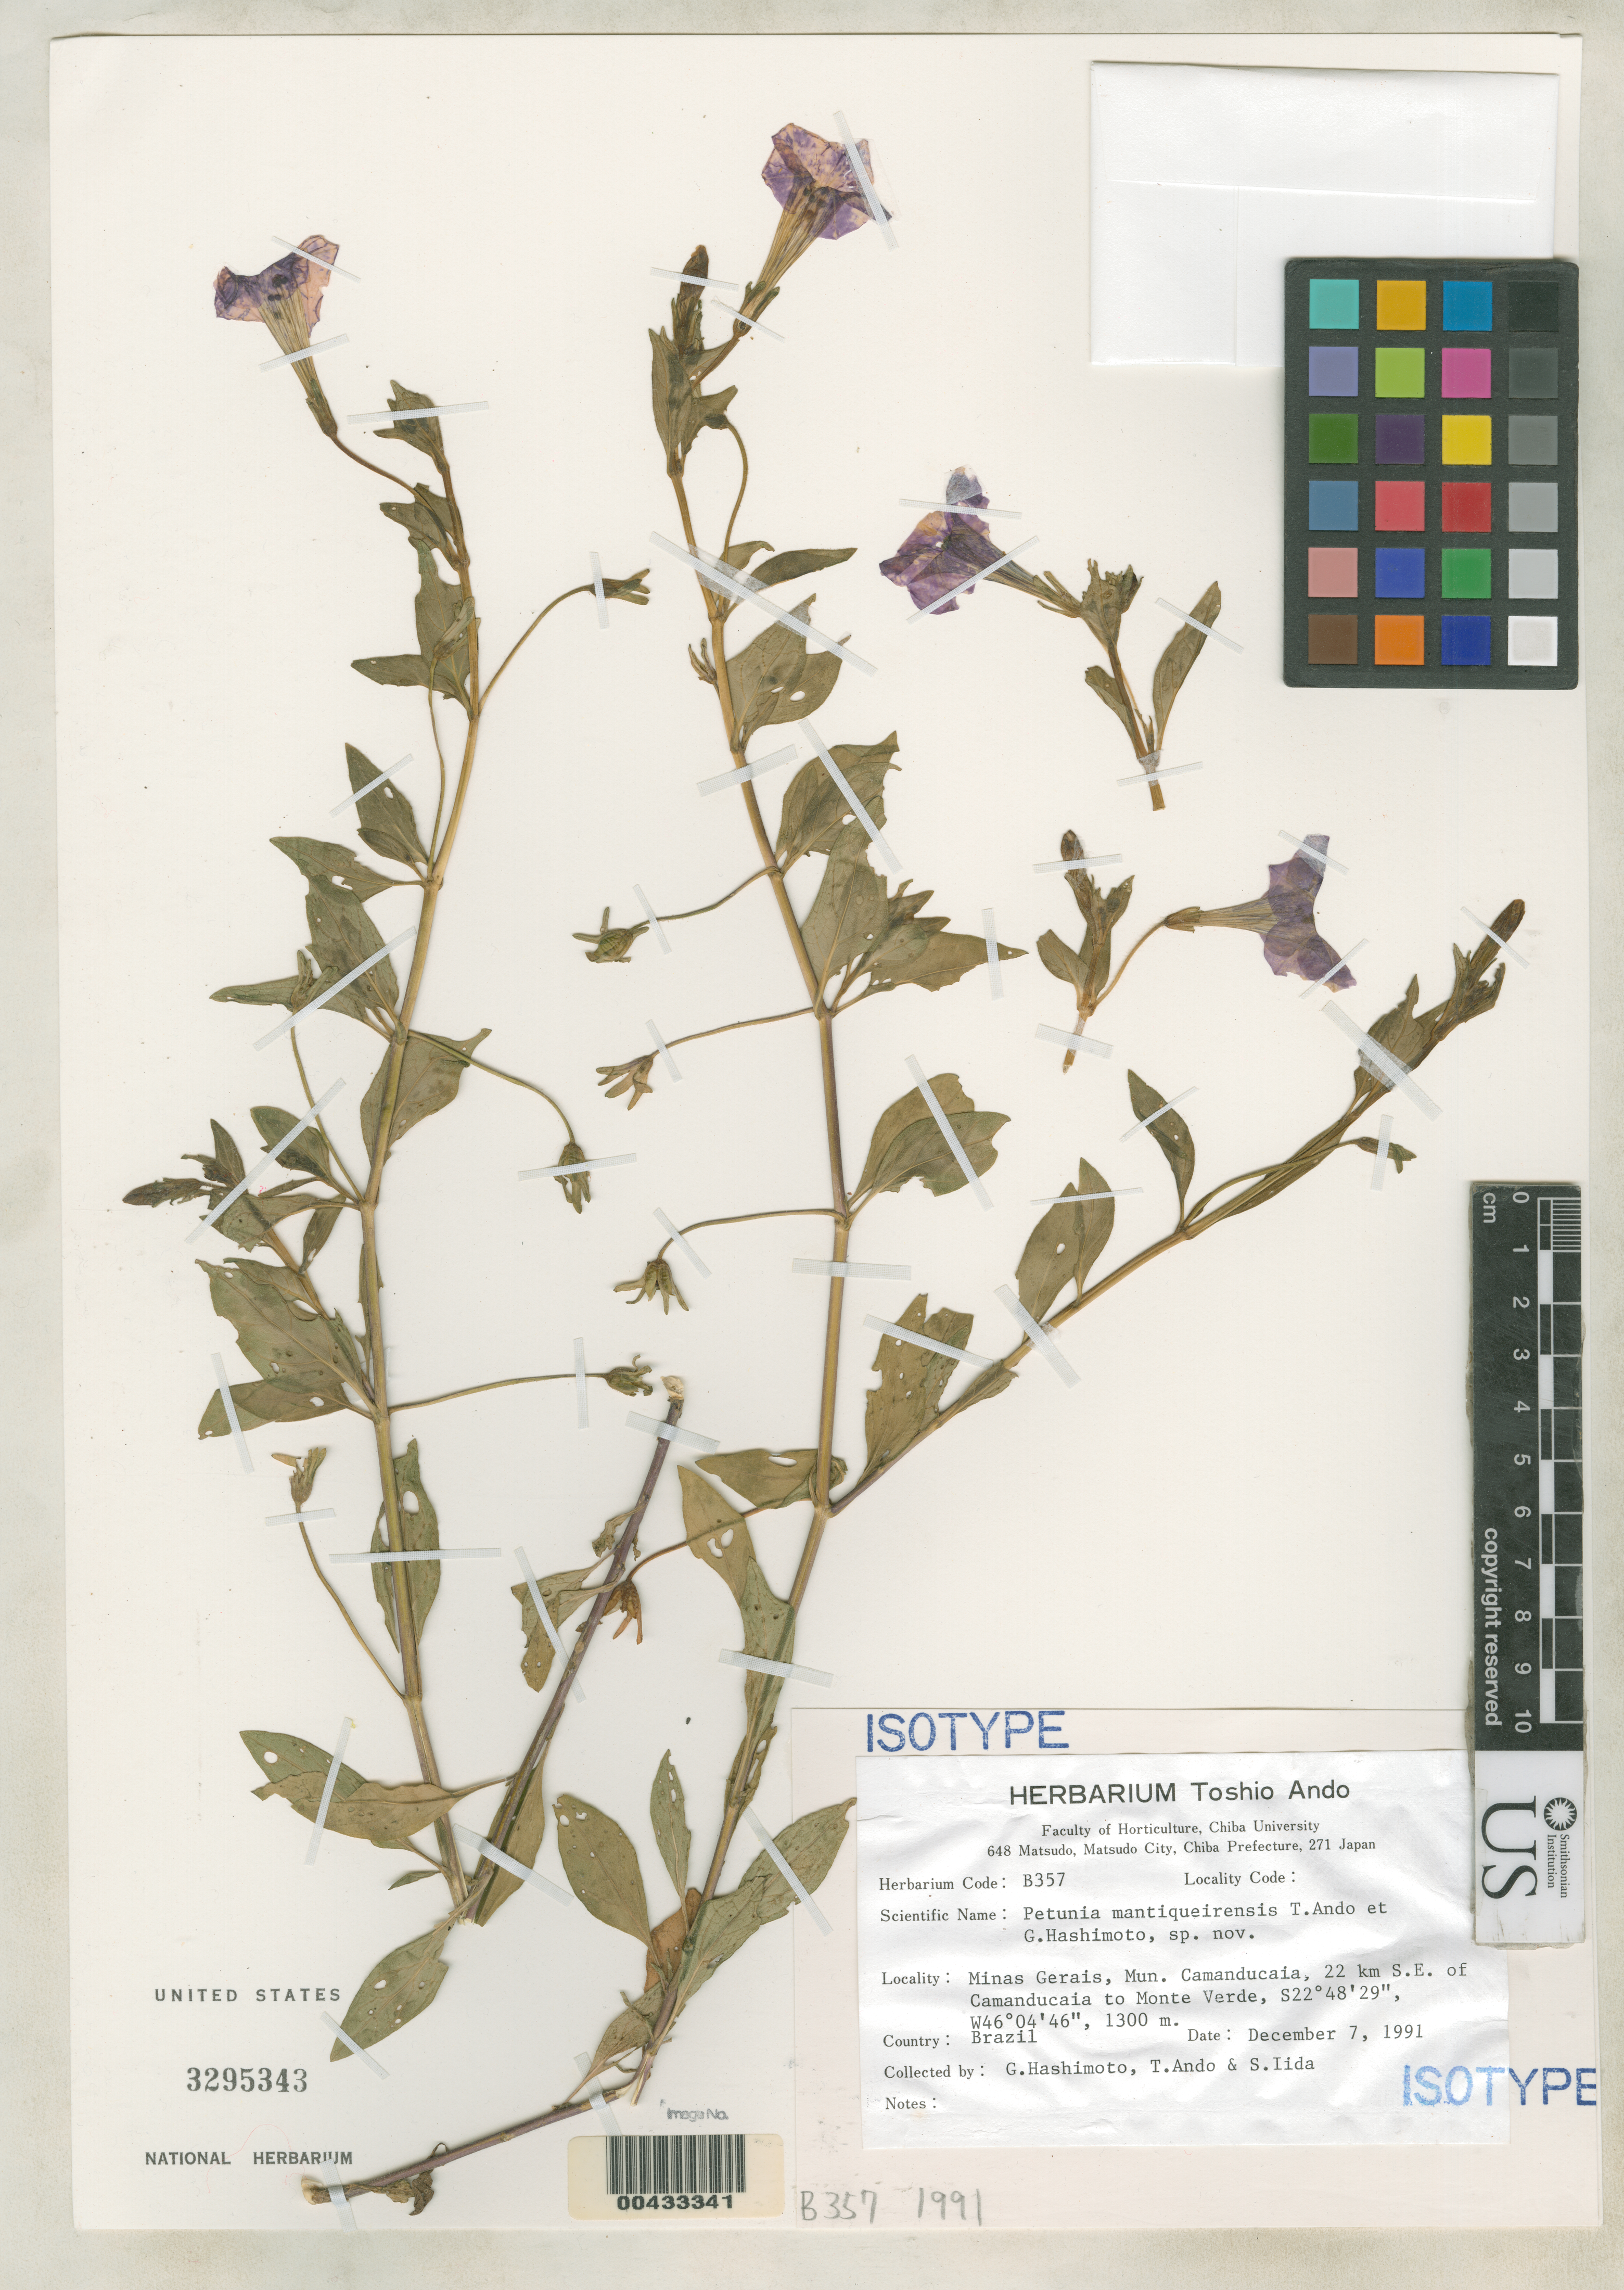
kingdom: Plantae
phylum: Tracheophyta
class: Magnoliopsida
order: Solanales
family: Solanaceae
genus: Petunia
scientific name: Petunia mantiqueirensis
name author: T. Ando & Hashimoto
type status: Isotype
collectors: G. Hashimoto, T. Ando & S. Iida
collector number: B 357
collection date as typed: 07 Dec 1991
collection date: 1991-12-07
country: Brazil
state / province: Minas Gerais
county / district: Camanducaia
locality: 22km SE of Camanducaia to Monte Verde.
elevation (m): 1300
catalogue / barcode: US 3295343